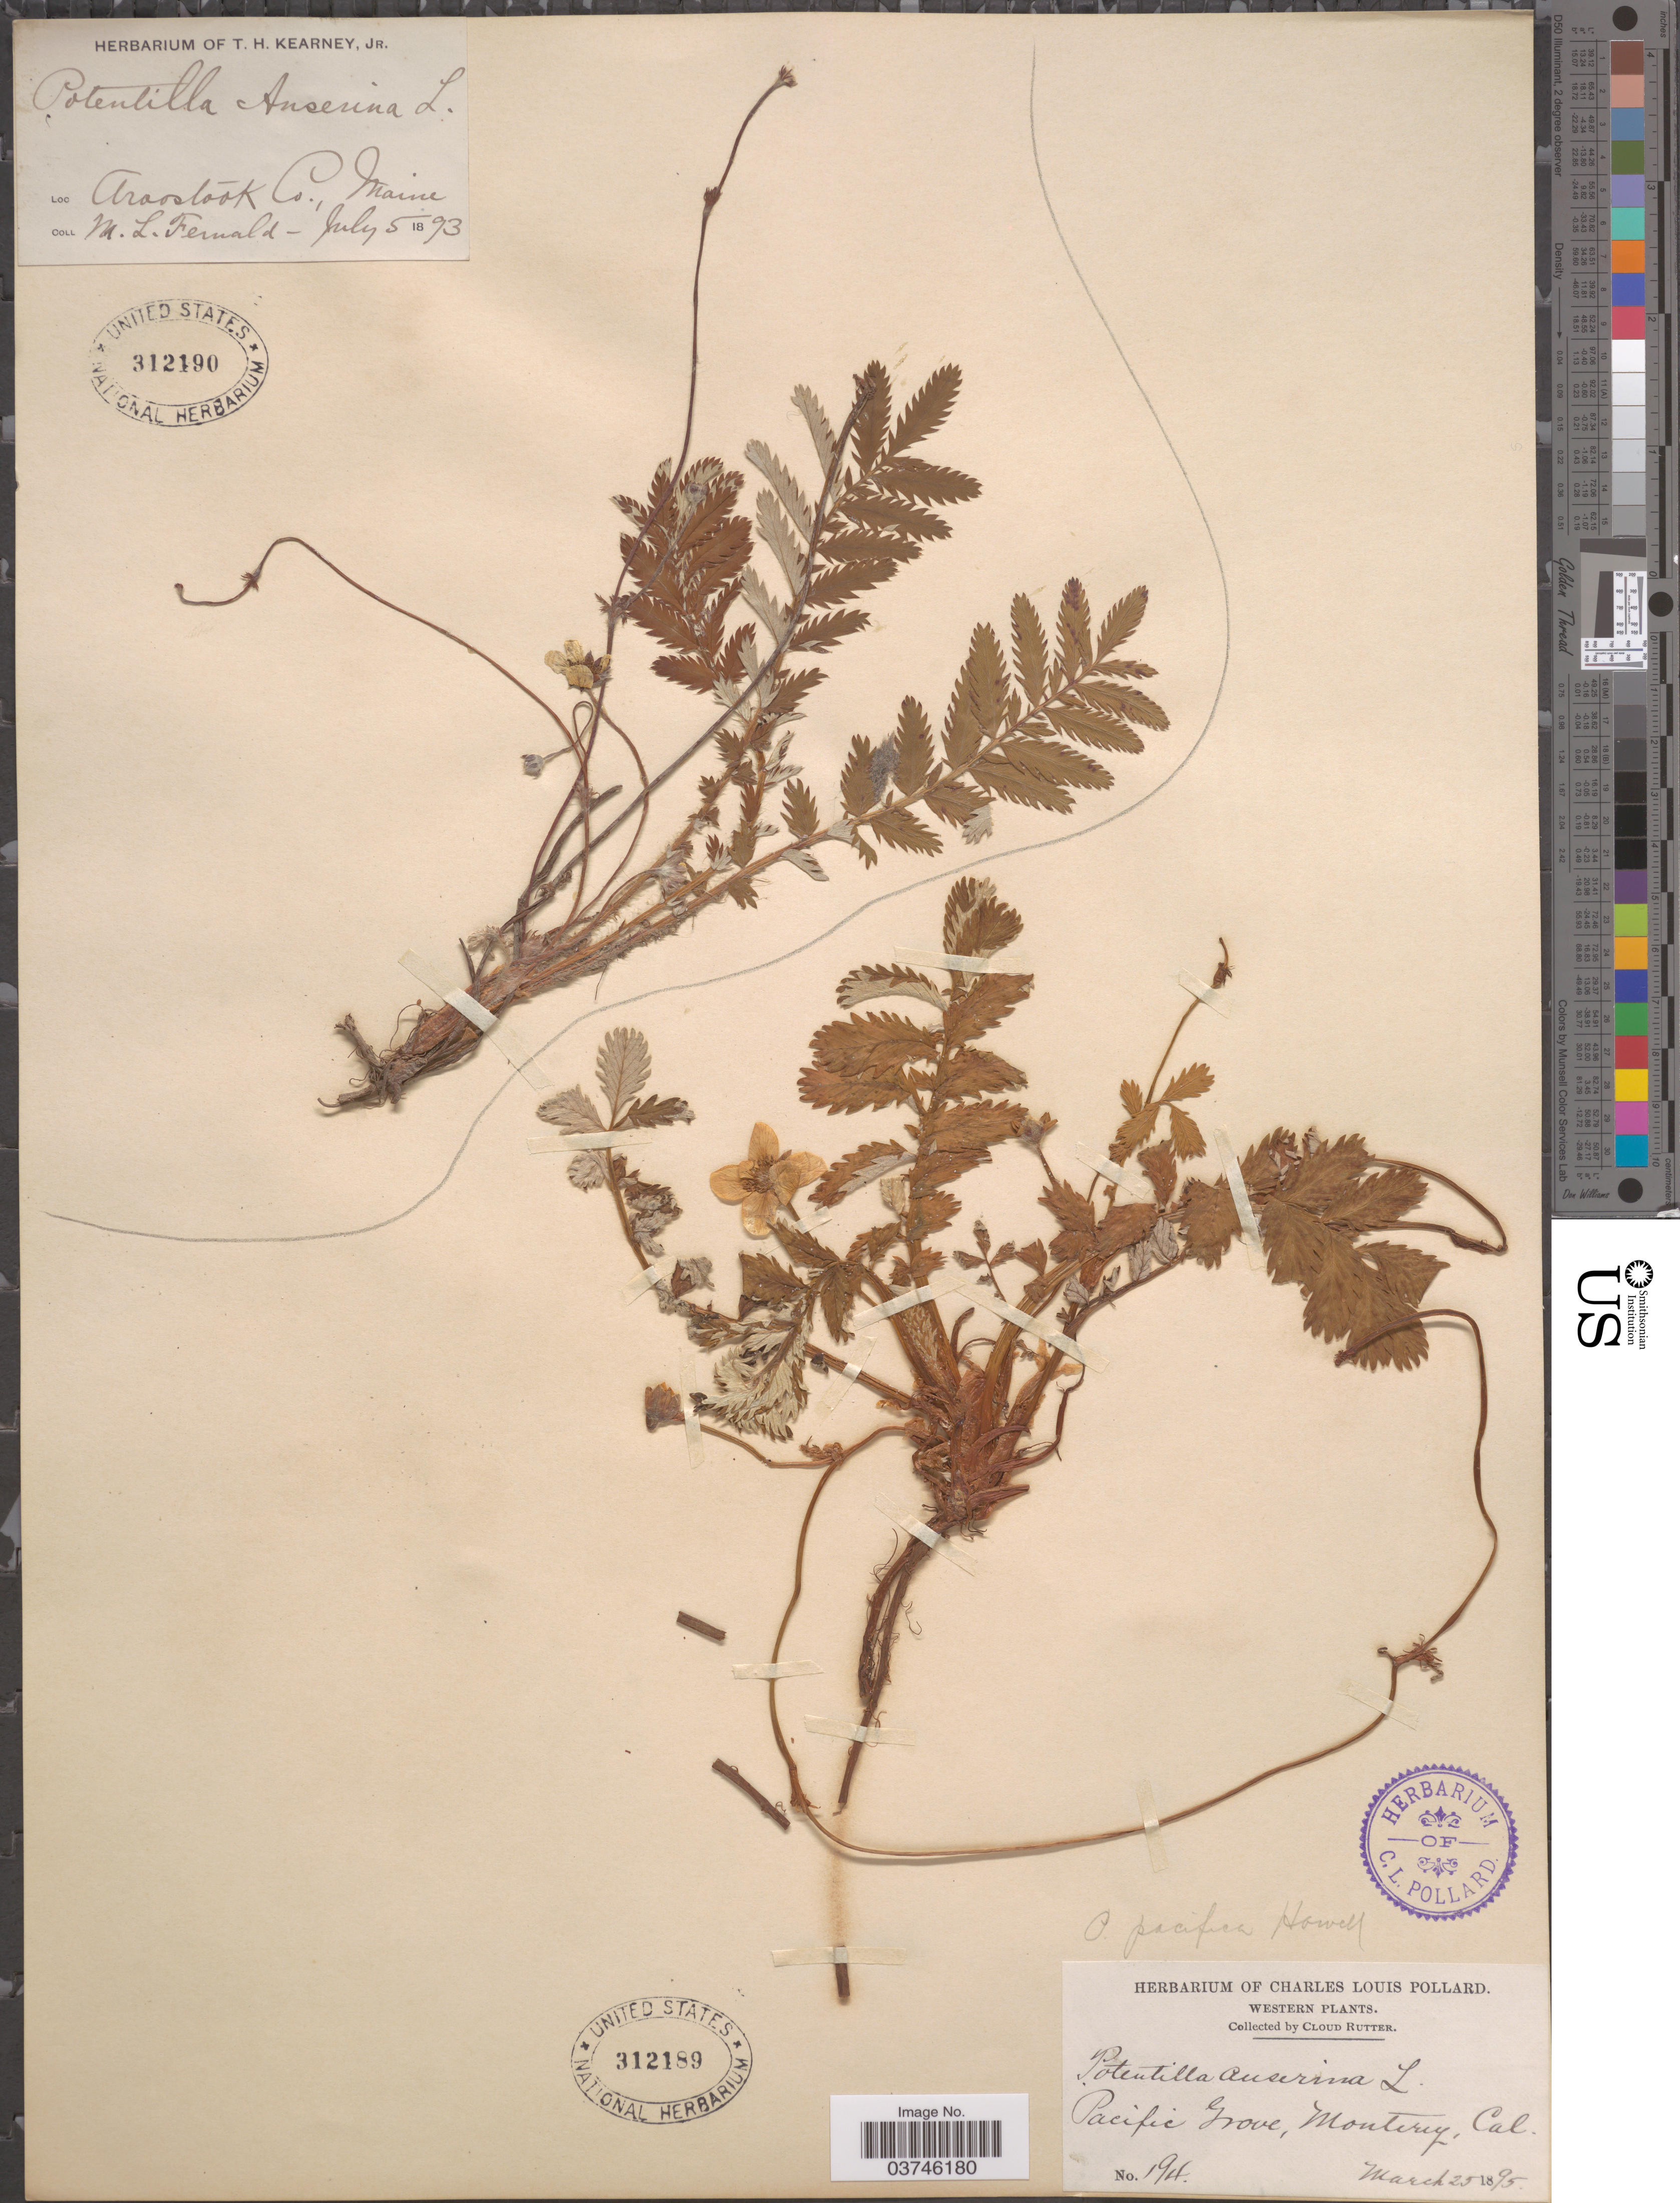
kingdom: Plantae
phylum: Tracheophyta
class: Magnoliopsida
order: Rosales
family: Rosaceae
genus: Argentina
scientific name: Argentina pacifica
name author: (Howell) Rydb.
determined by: Strong, Mark T., (BOT), Smithsonian Institution - National Museum of Natural History (UNITED STATES)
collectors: M. L. Fernald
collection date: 1893-07-05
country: United States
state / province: Maine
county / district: Aroostook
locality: Aroostook Co.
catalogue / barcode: US 312190